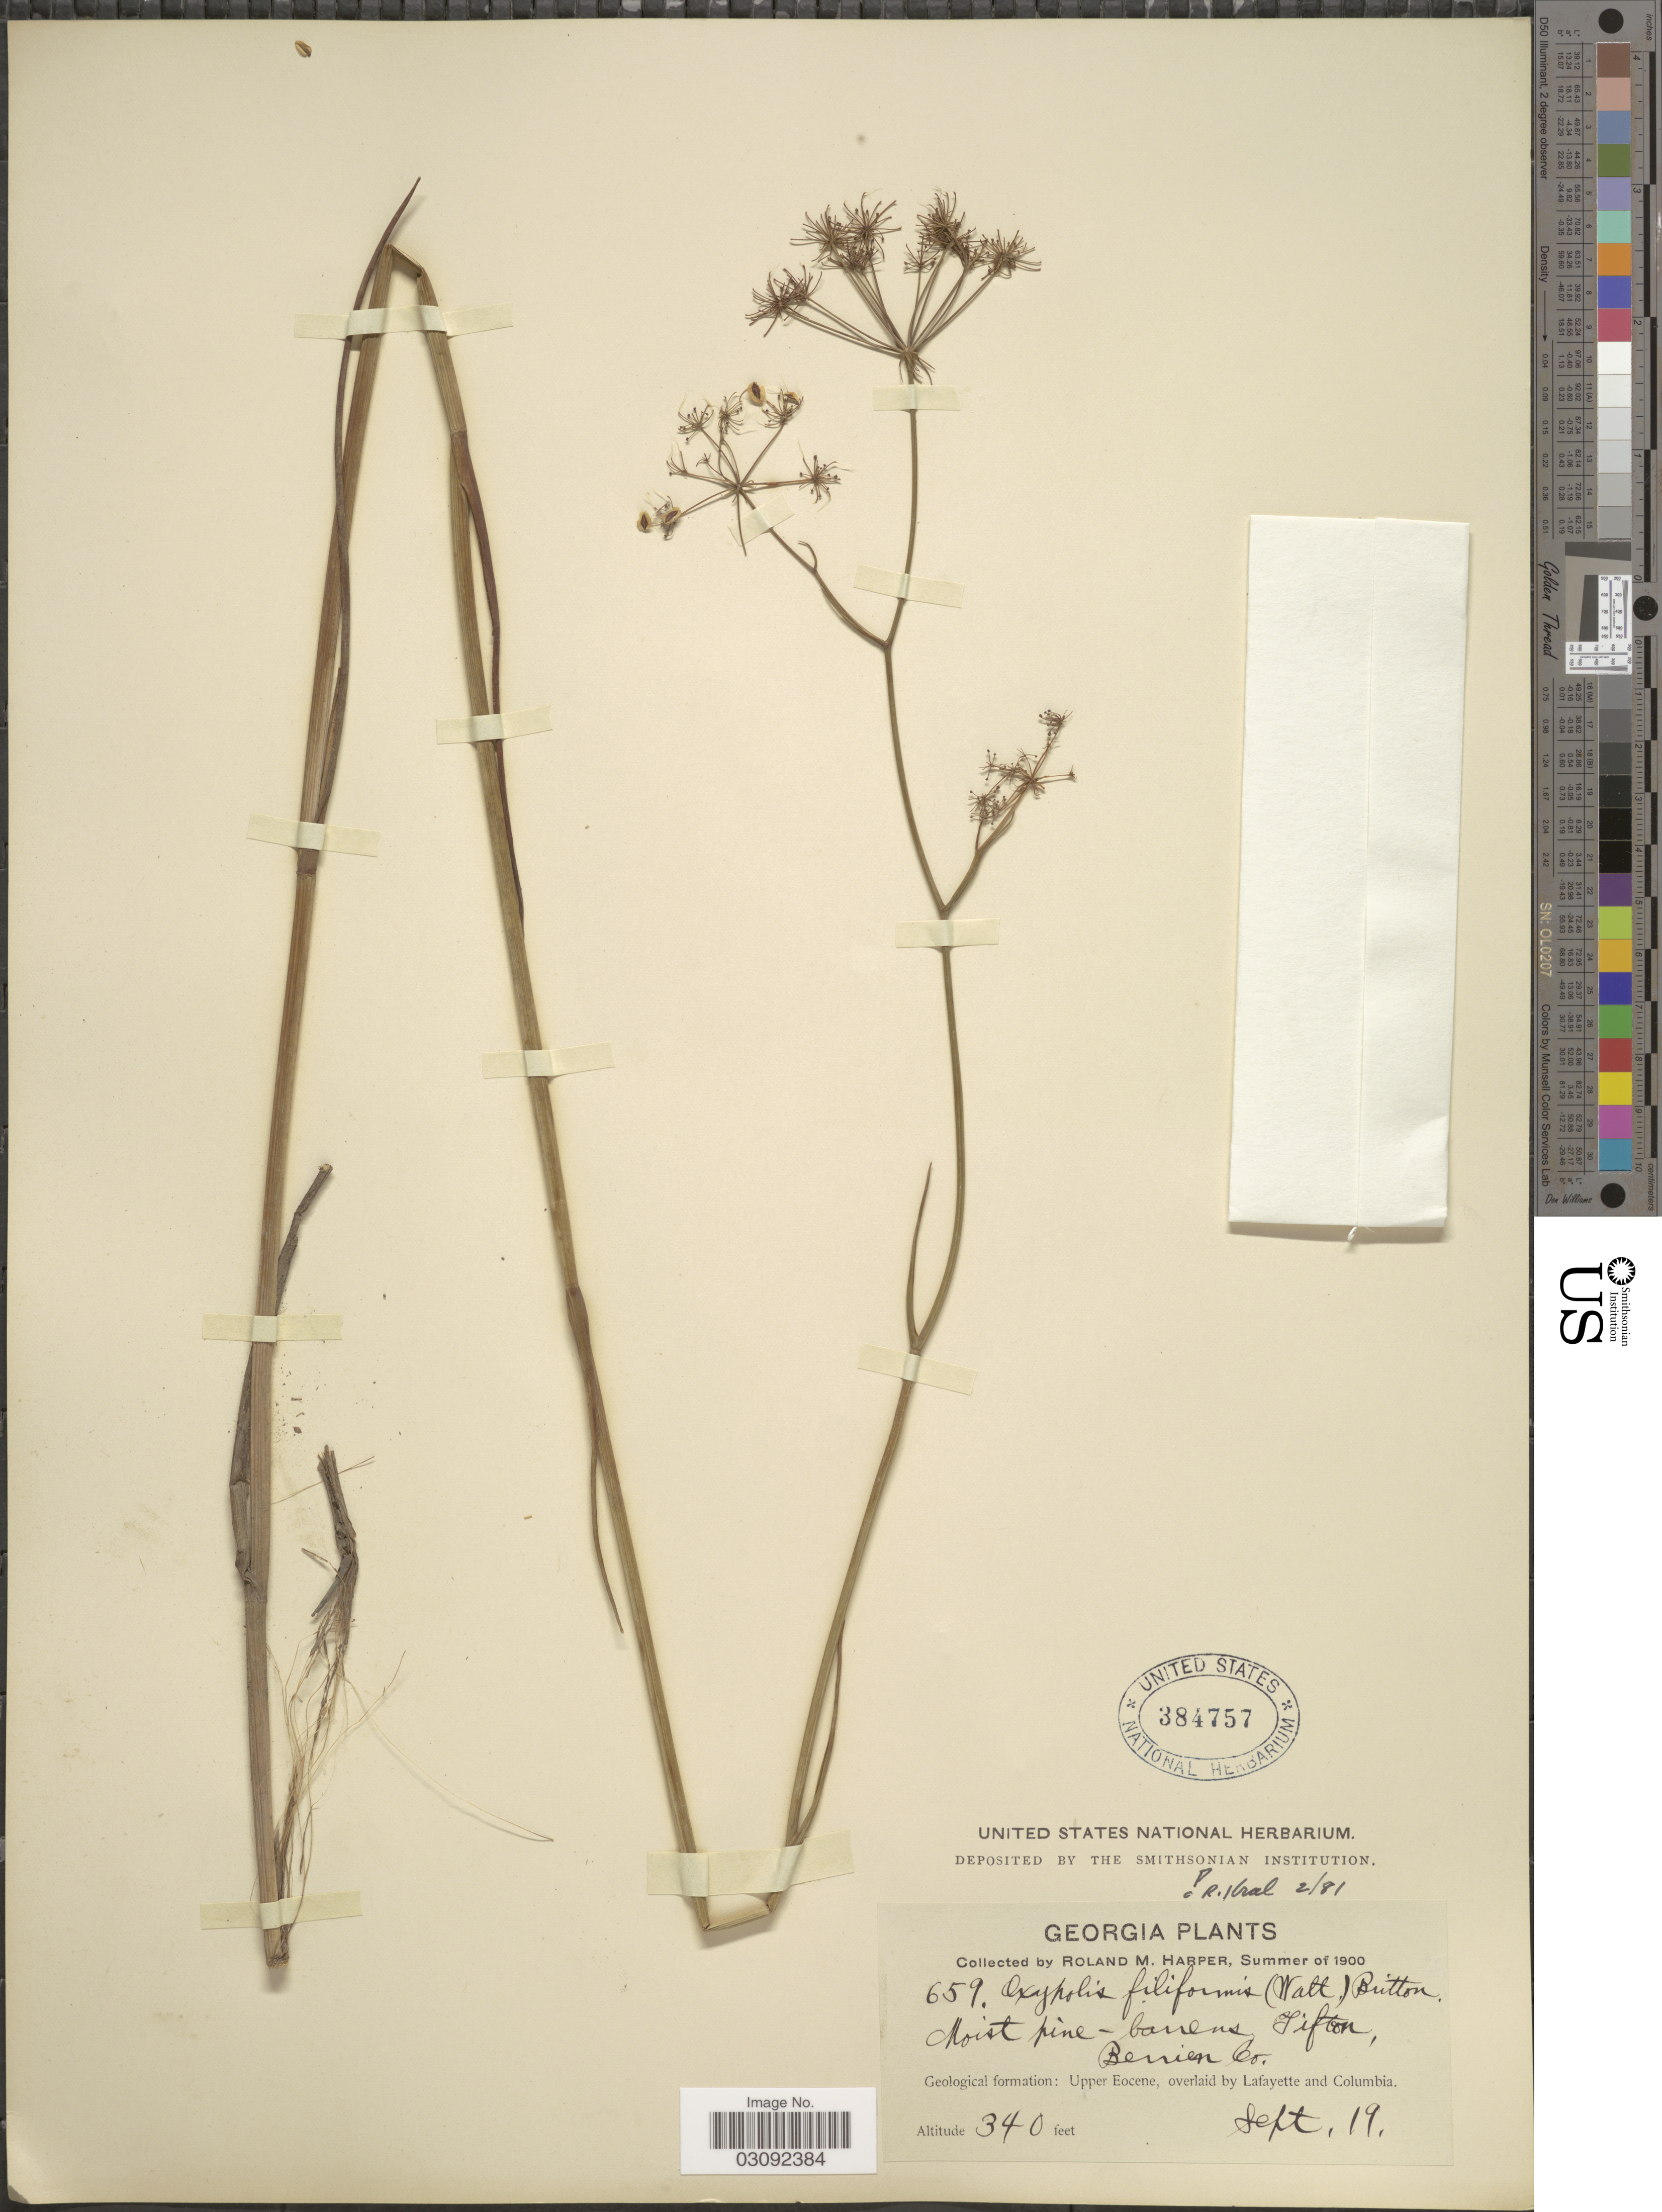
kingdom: Plantae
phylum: Tracheophyta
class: Magnoliopsida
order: Apiales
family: Apiaceae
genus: Oxypolis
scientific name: Oxypolis filiformis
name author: (Walter) Britton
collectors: R. M. Harper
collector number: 659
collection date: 1900-09-19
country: United States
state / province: Georgia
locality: Tifton, Berrien Co.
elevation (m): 104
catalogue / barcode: US 384757